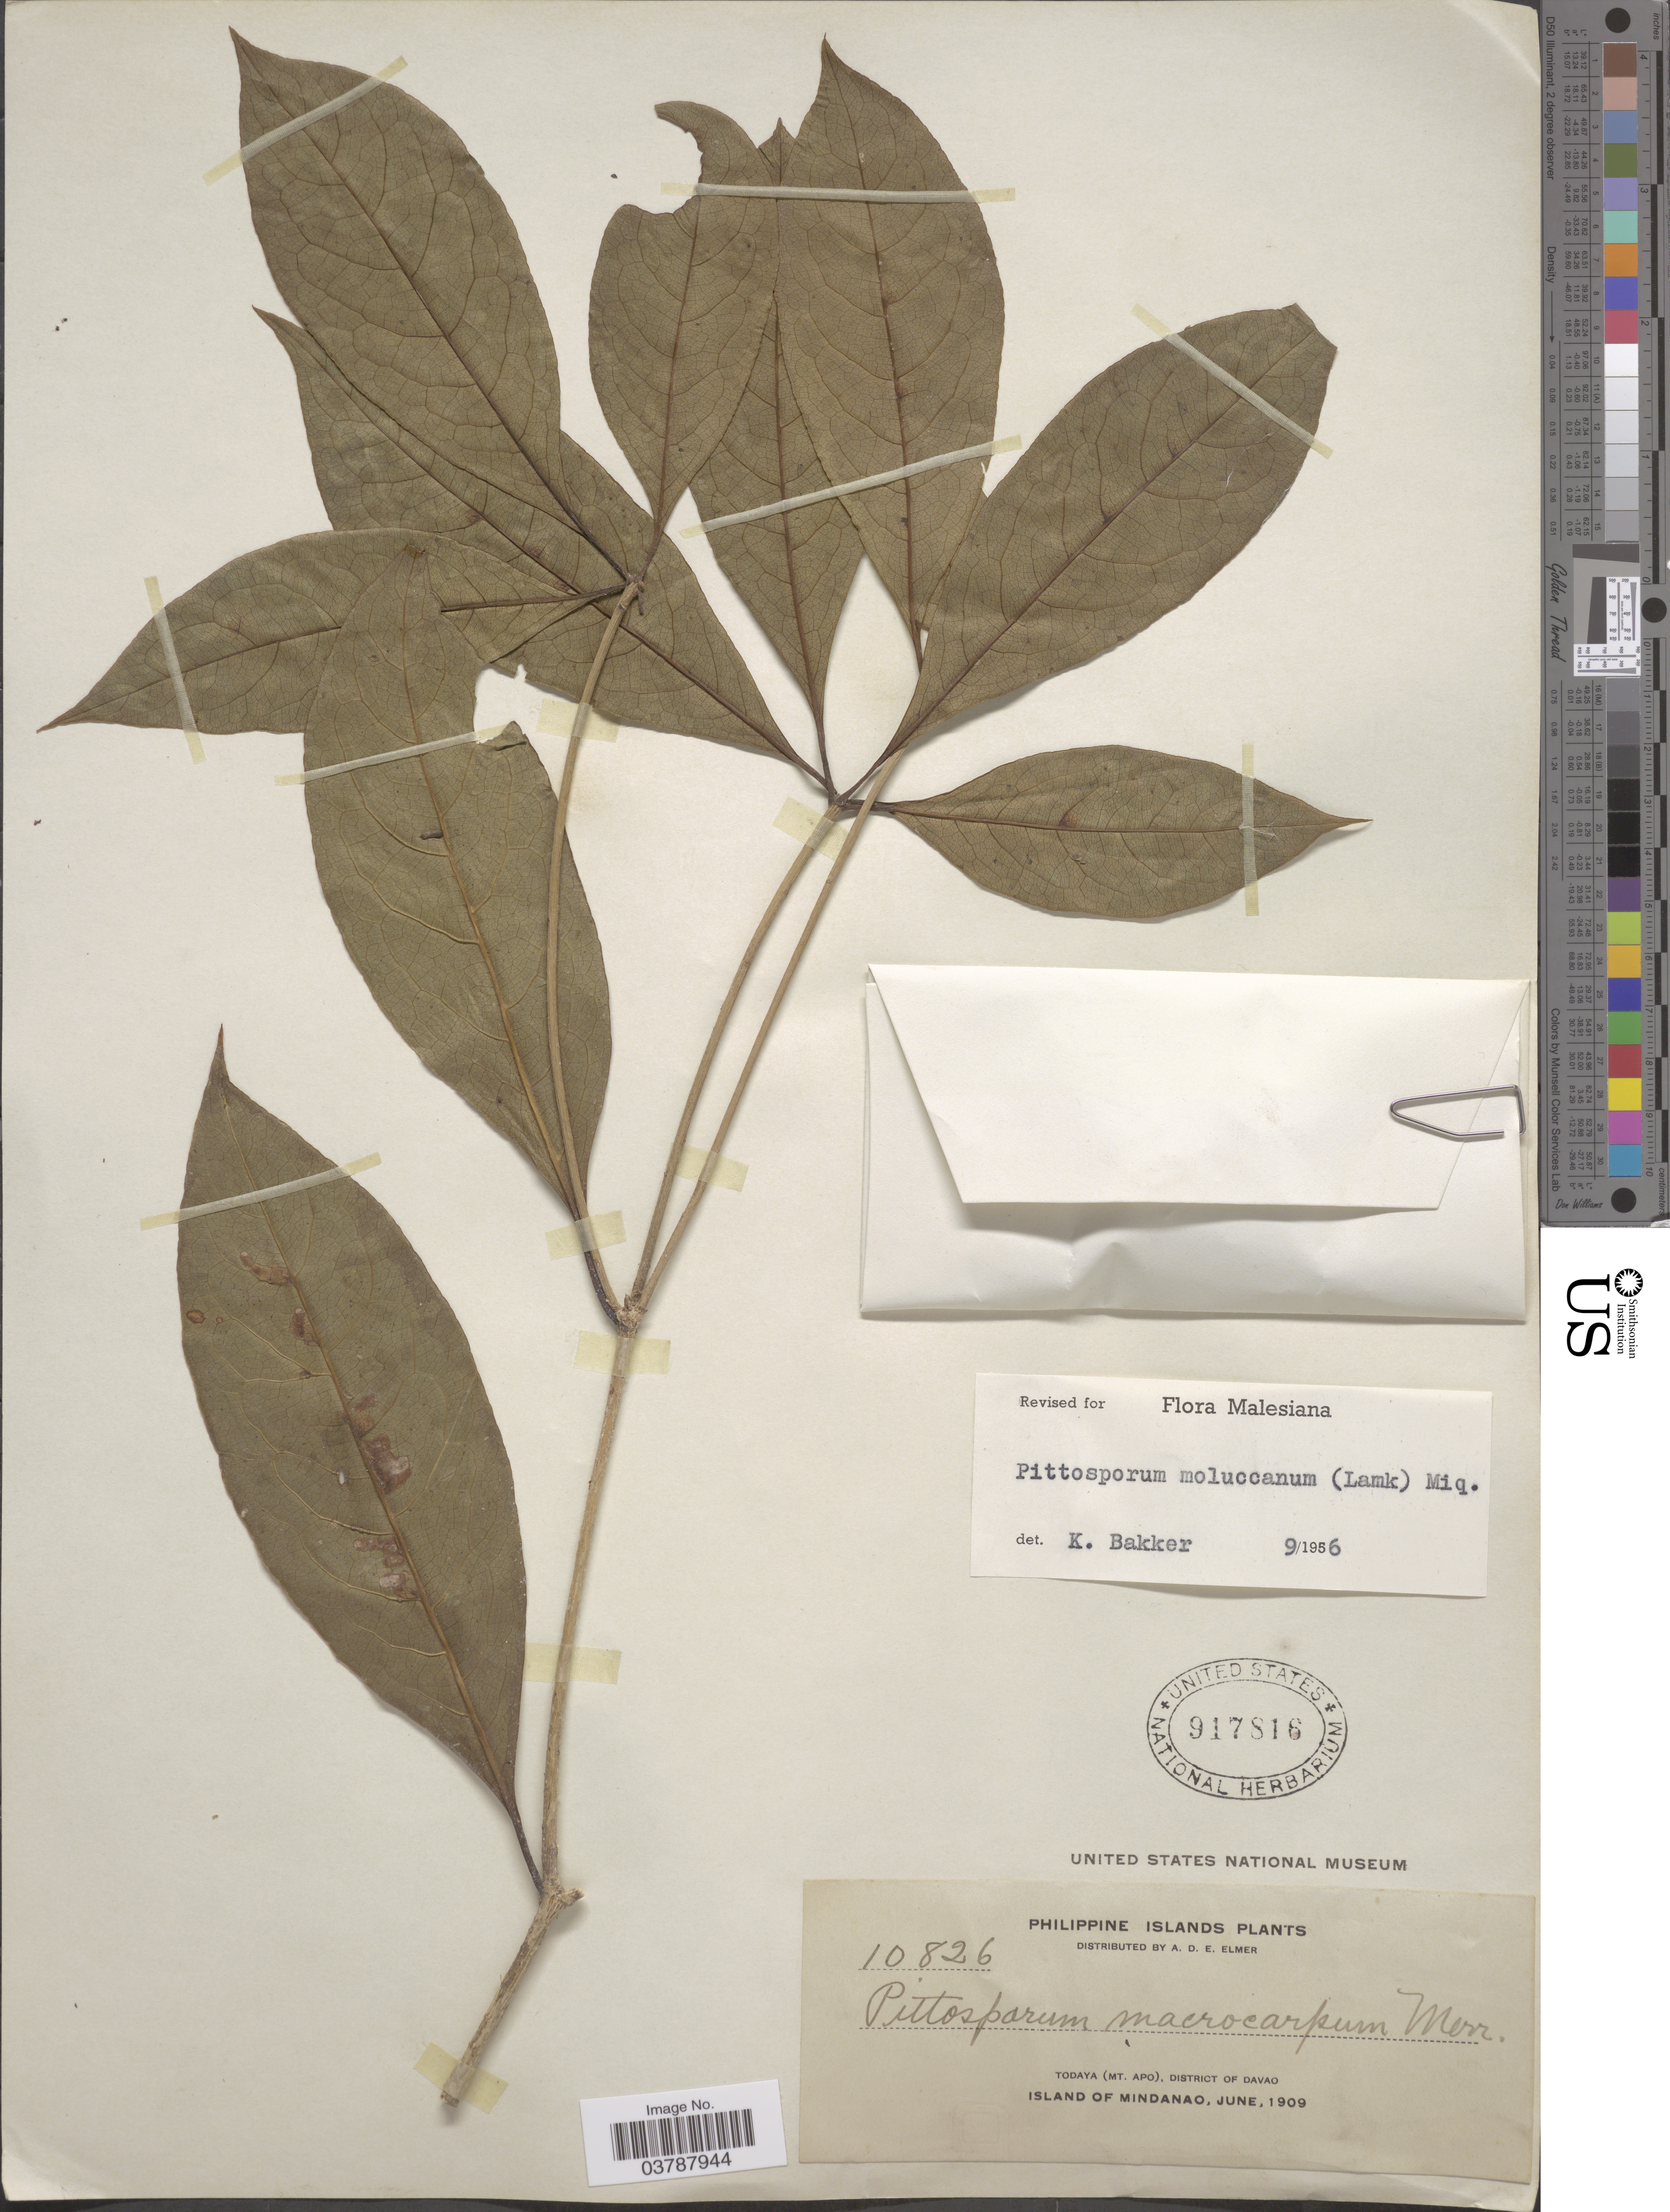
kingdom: Plantae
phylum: Tracheophyta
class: Magnoliopsida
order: Apiales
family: Pittosporaceae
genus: Pittosporum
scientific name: Pittosporum moluccanum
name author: (Lam.) Miq.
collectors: A. D. E. Elmer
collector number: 10826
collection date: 1909-06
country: Philippines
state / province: Davao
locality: Todaya (Mt. Apo), District of Davao. Island of Mindanao.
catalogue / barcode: US 917816